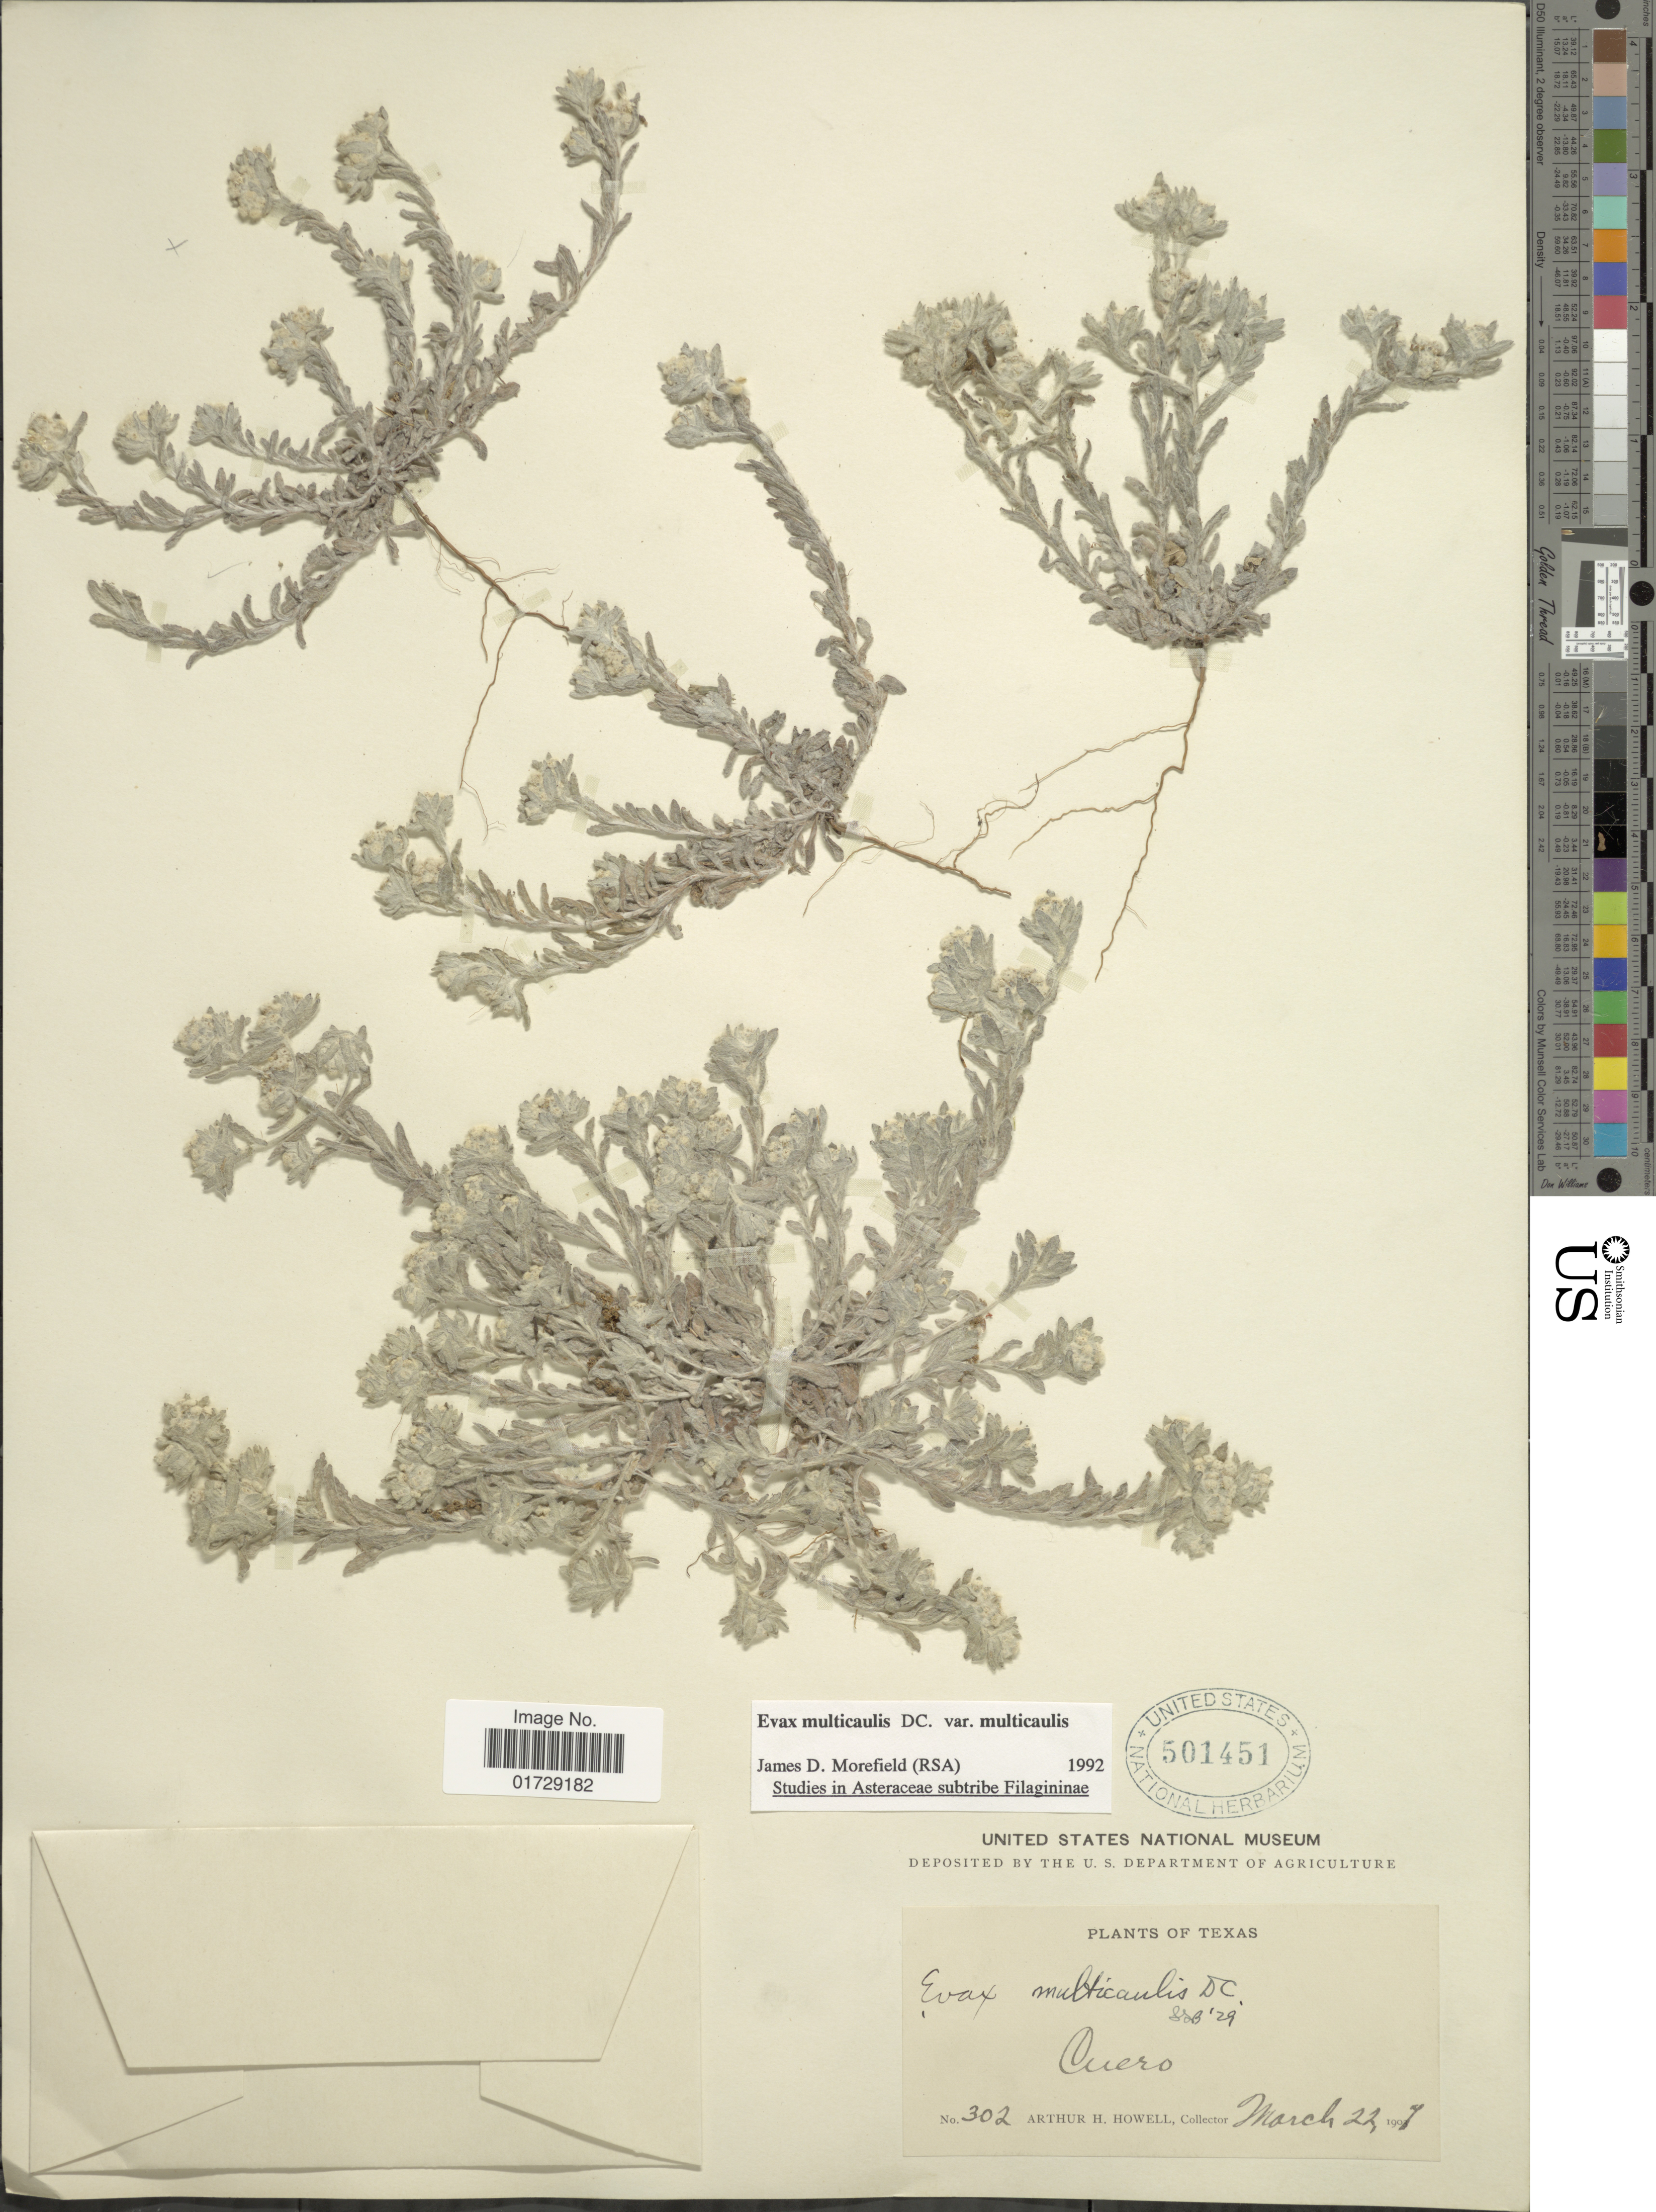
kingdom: Plantae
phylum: Tracheophyta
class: Magnoliopsida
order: Asterales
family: Asteraceae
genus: Evax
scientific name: Evax multicaulis var. multicaulis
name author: DC.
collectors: A. H. Howell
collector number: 302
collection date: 1907-03-22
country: United States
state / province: Texas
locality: Cuero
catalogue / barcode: US 501451